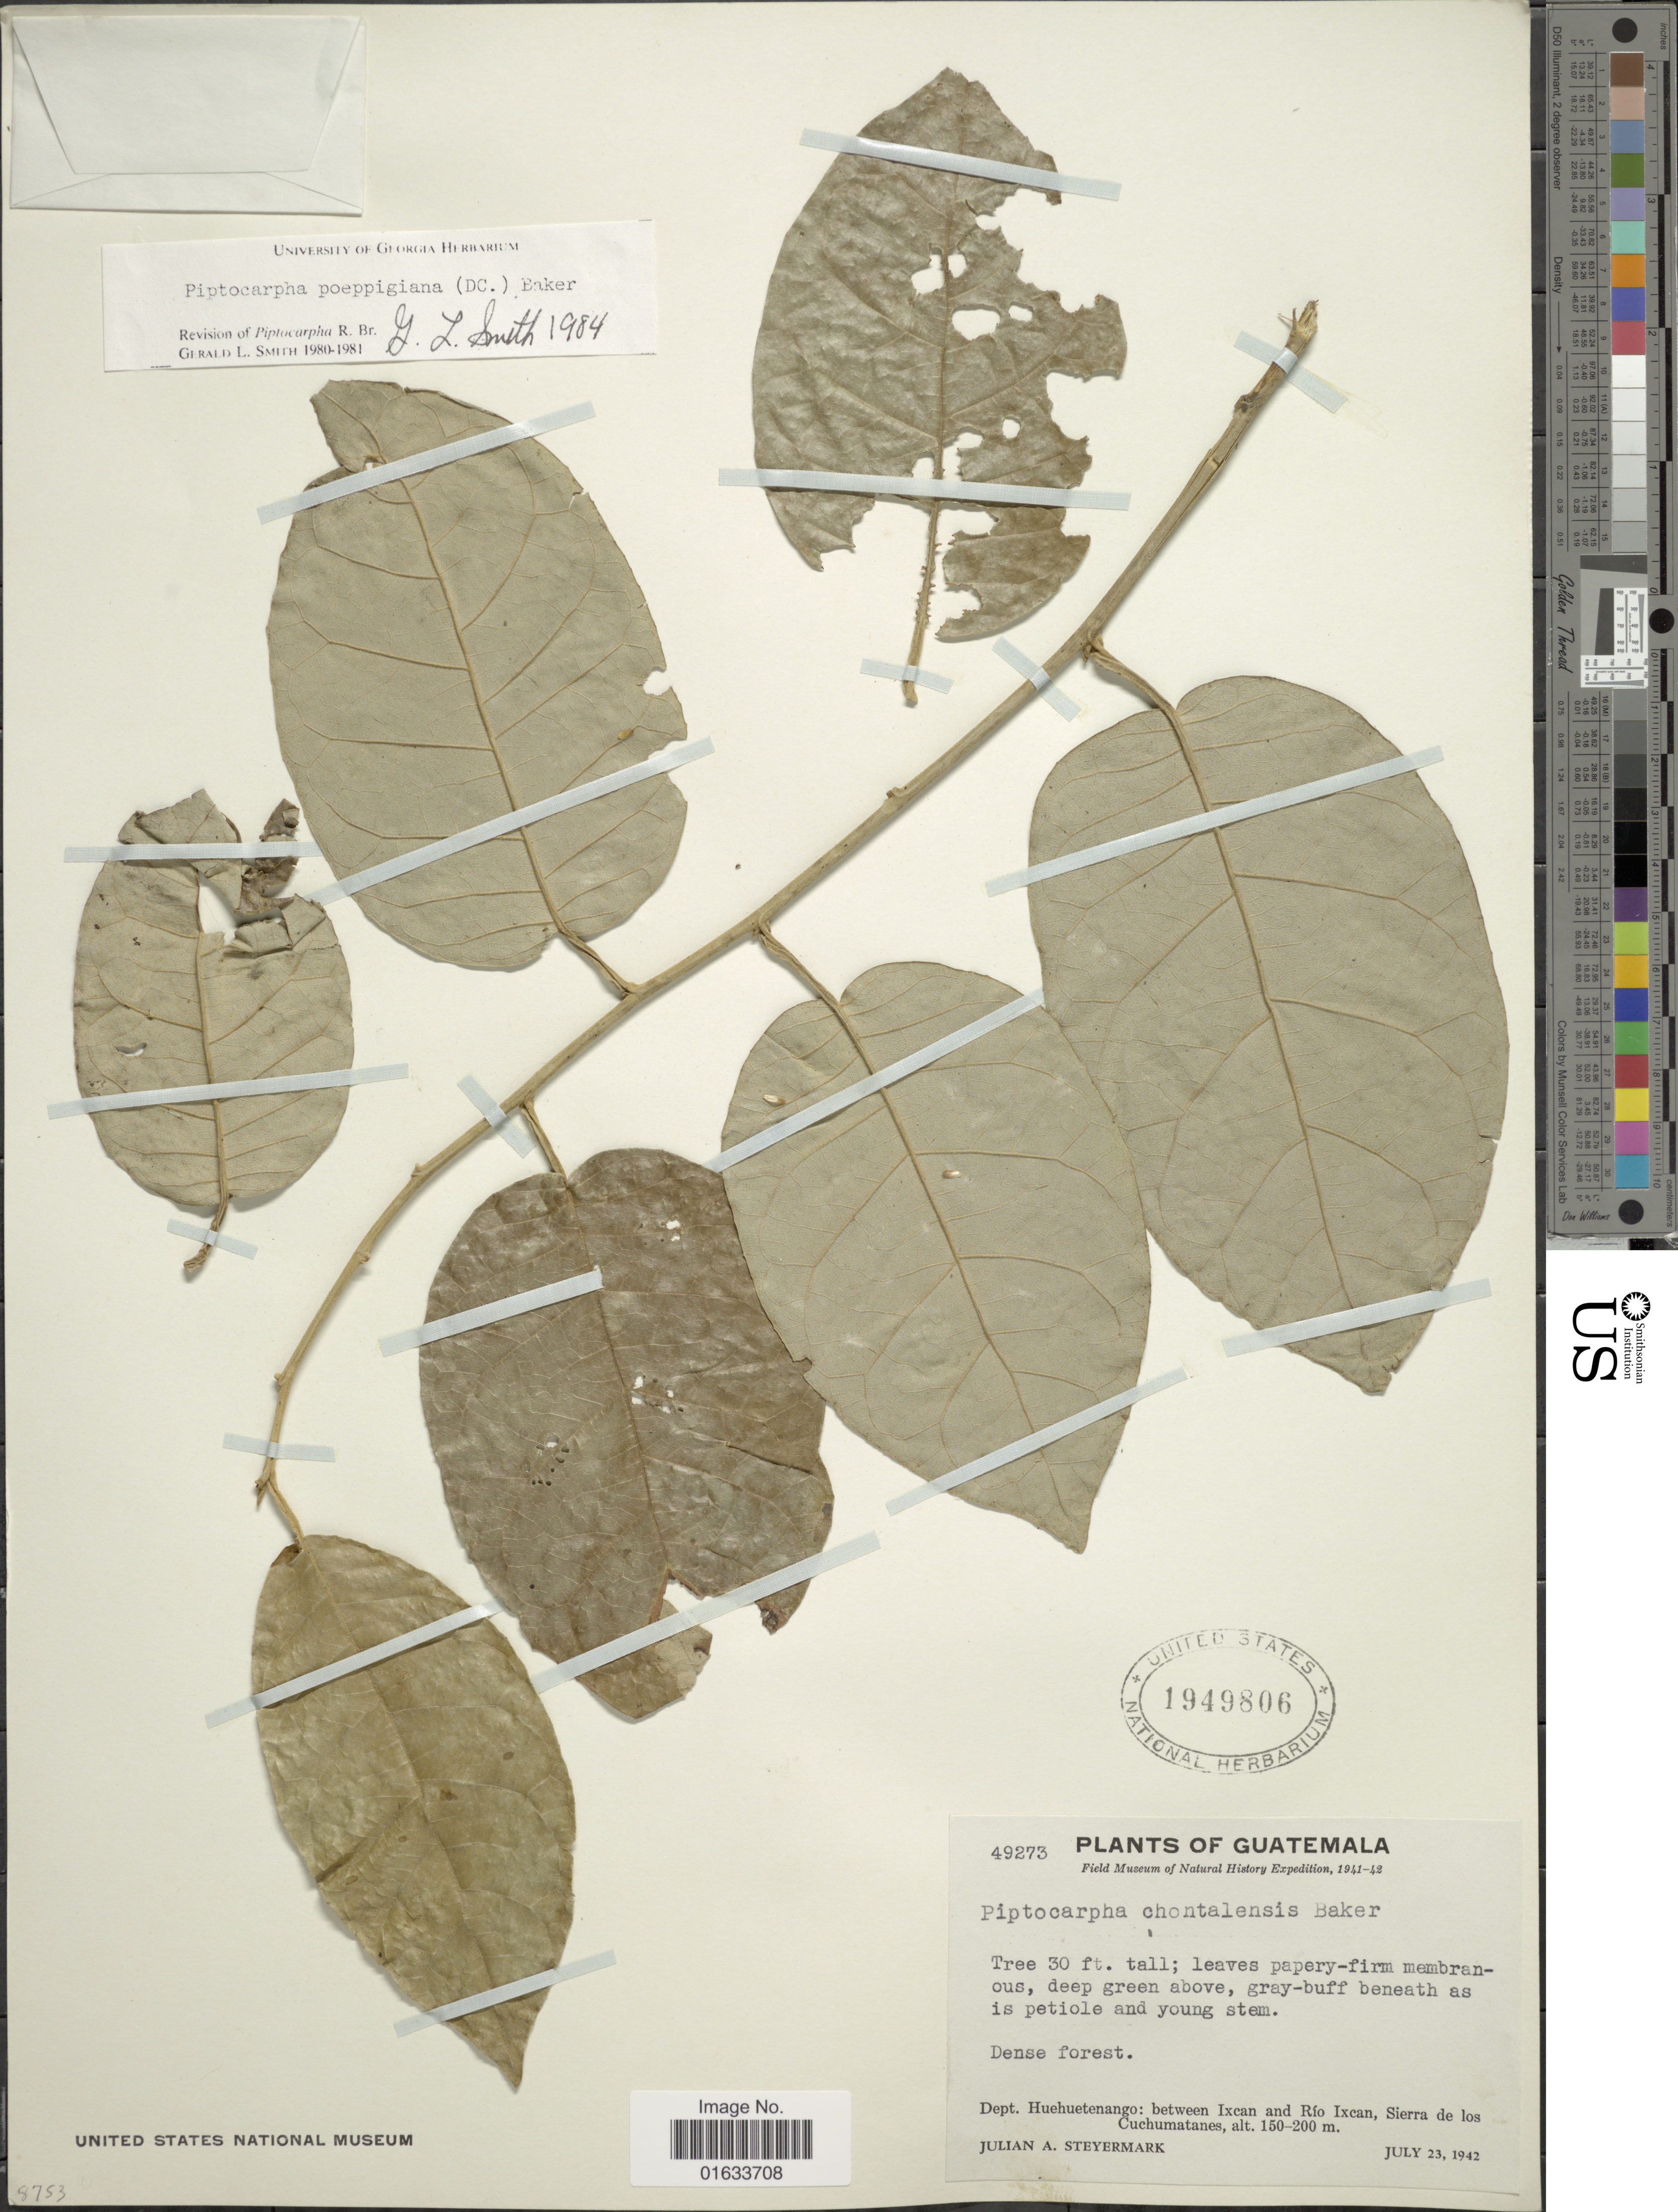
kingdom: Plantae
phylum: Tracheophyta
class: Magnoliopsida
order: Asterales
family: Asteraceae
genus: Piptocarpha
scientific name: Piptocarpha poeppigiana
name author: (DC.) Baker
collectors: J. Steyermark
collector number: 49273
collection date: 1942-07-23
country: Guatemala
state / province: Huehuetenango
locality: Dept. Huehuetenango: between Ixcan and Río Ixcan, Sierra de los Cuchumatanes.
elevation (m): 150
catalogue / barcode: US 1949806